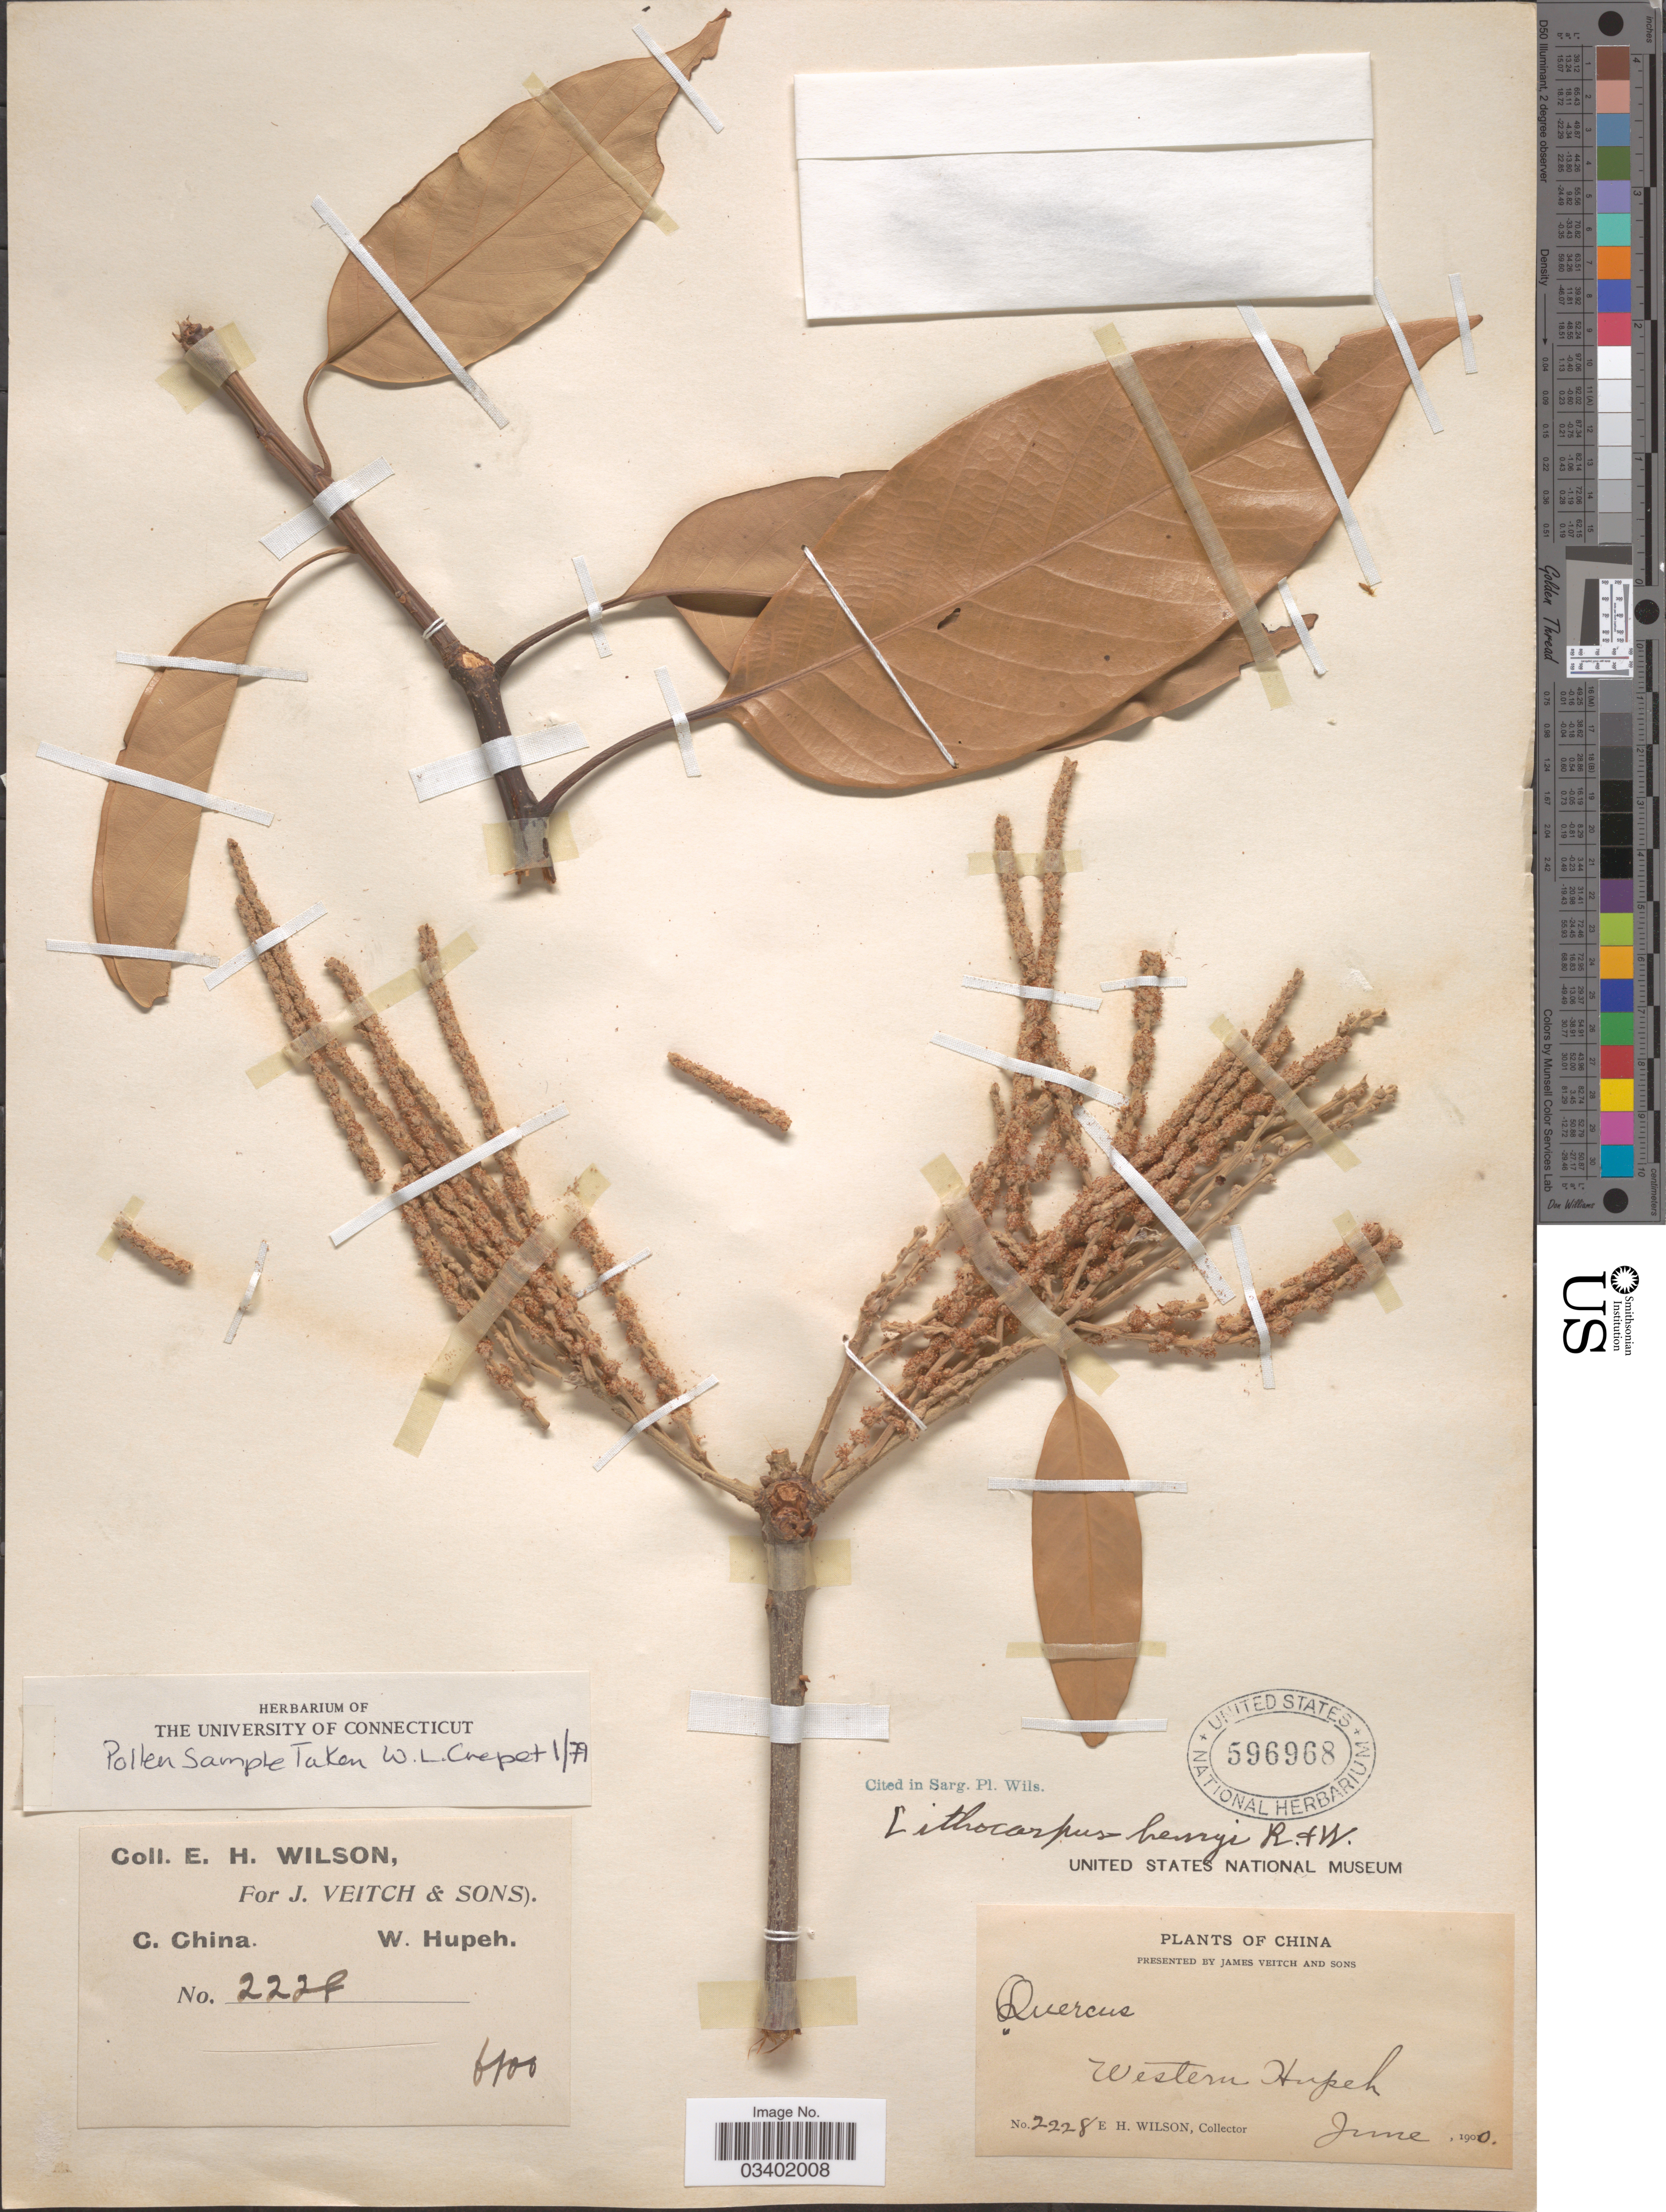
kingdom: Plantae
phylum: Tracheophyta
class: Magnoliopsida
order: Fagales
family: Fagaceae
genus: Lithocarpus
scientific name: Lithocarpus henryi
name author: Rehder & E.H. Wilson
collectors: E. Wilson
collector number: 2228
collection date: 1900-06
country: China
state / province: Hubei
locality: C. China. Western Hupeh.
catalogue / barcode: US 596968